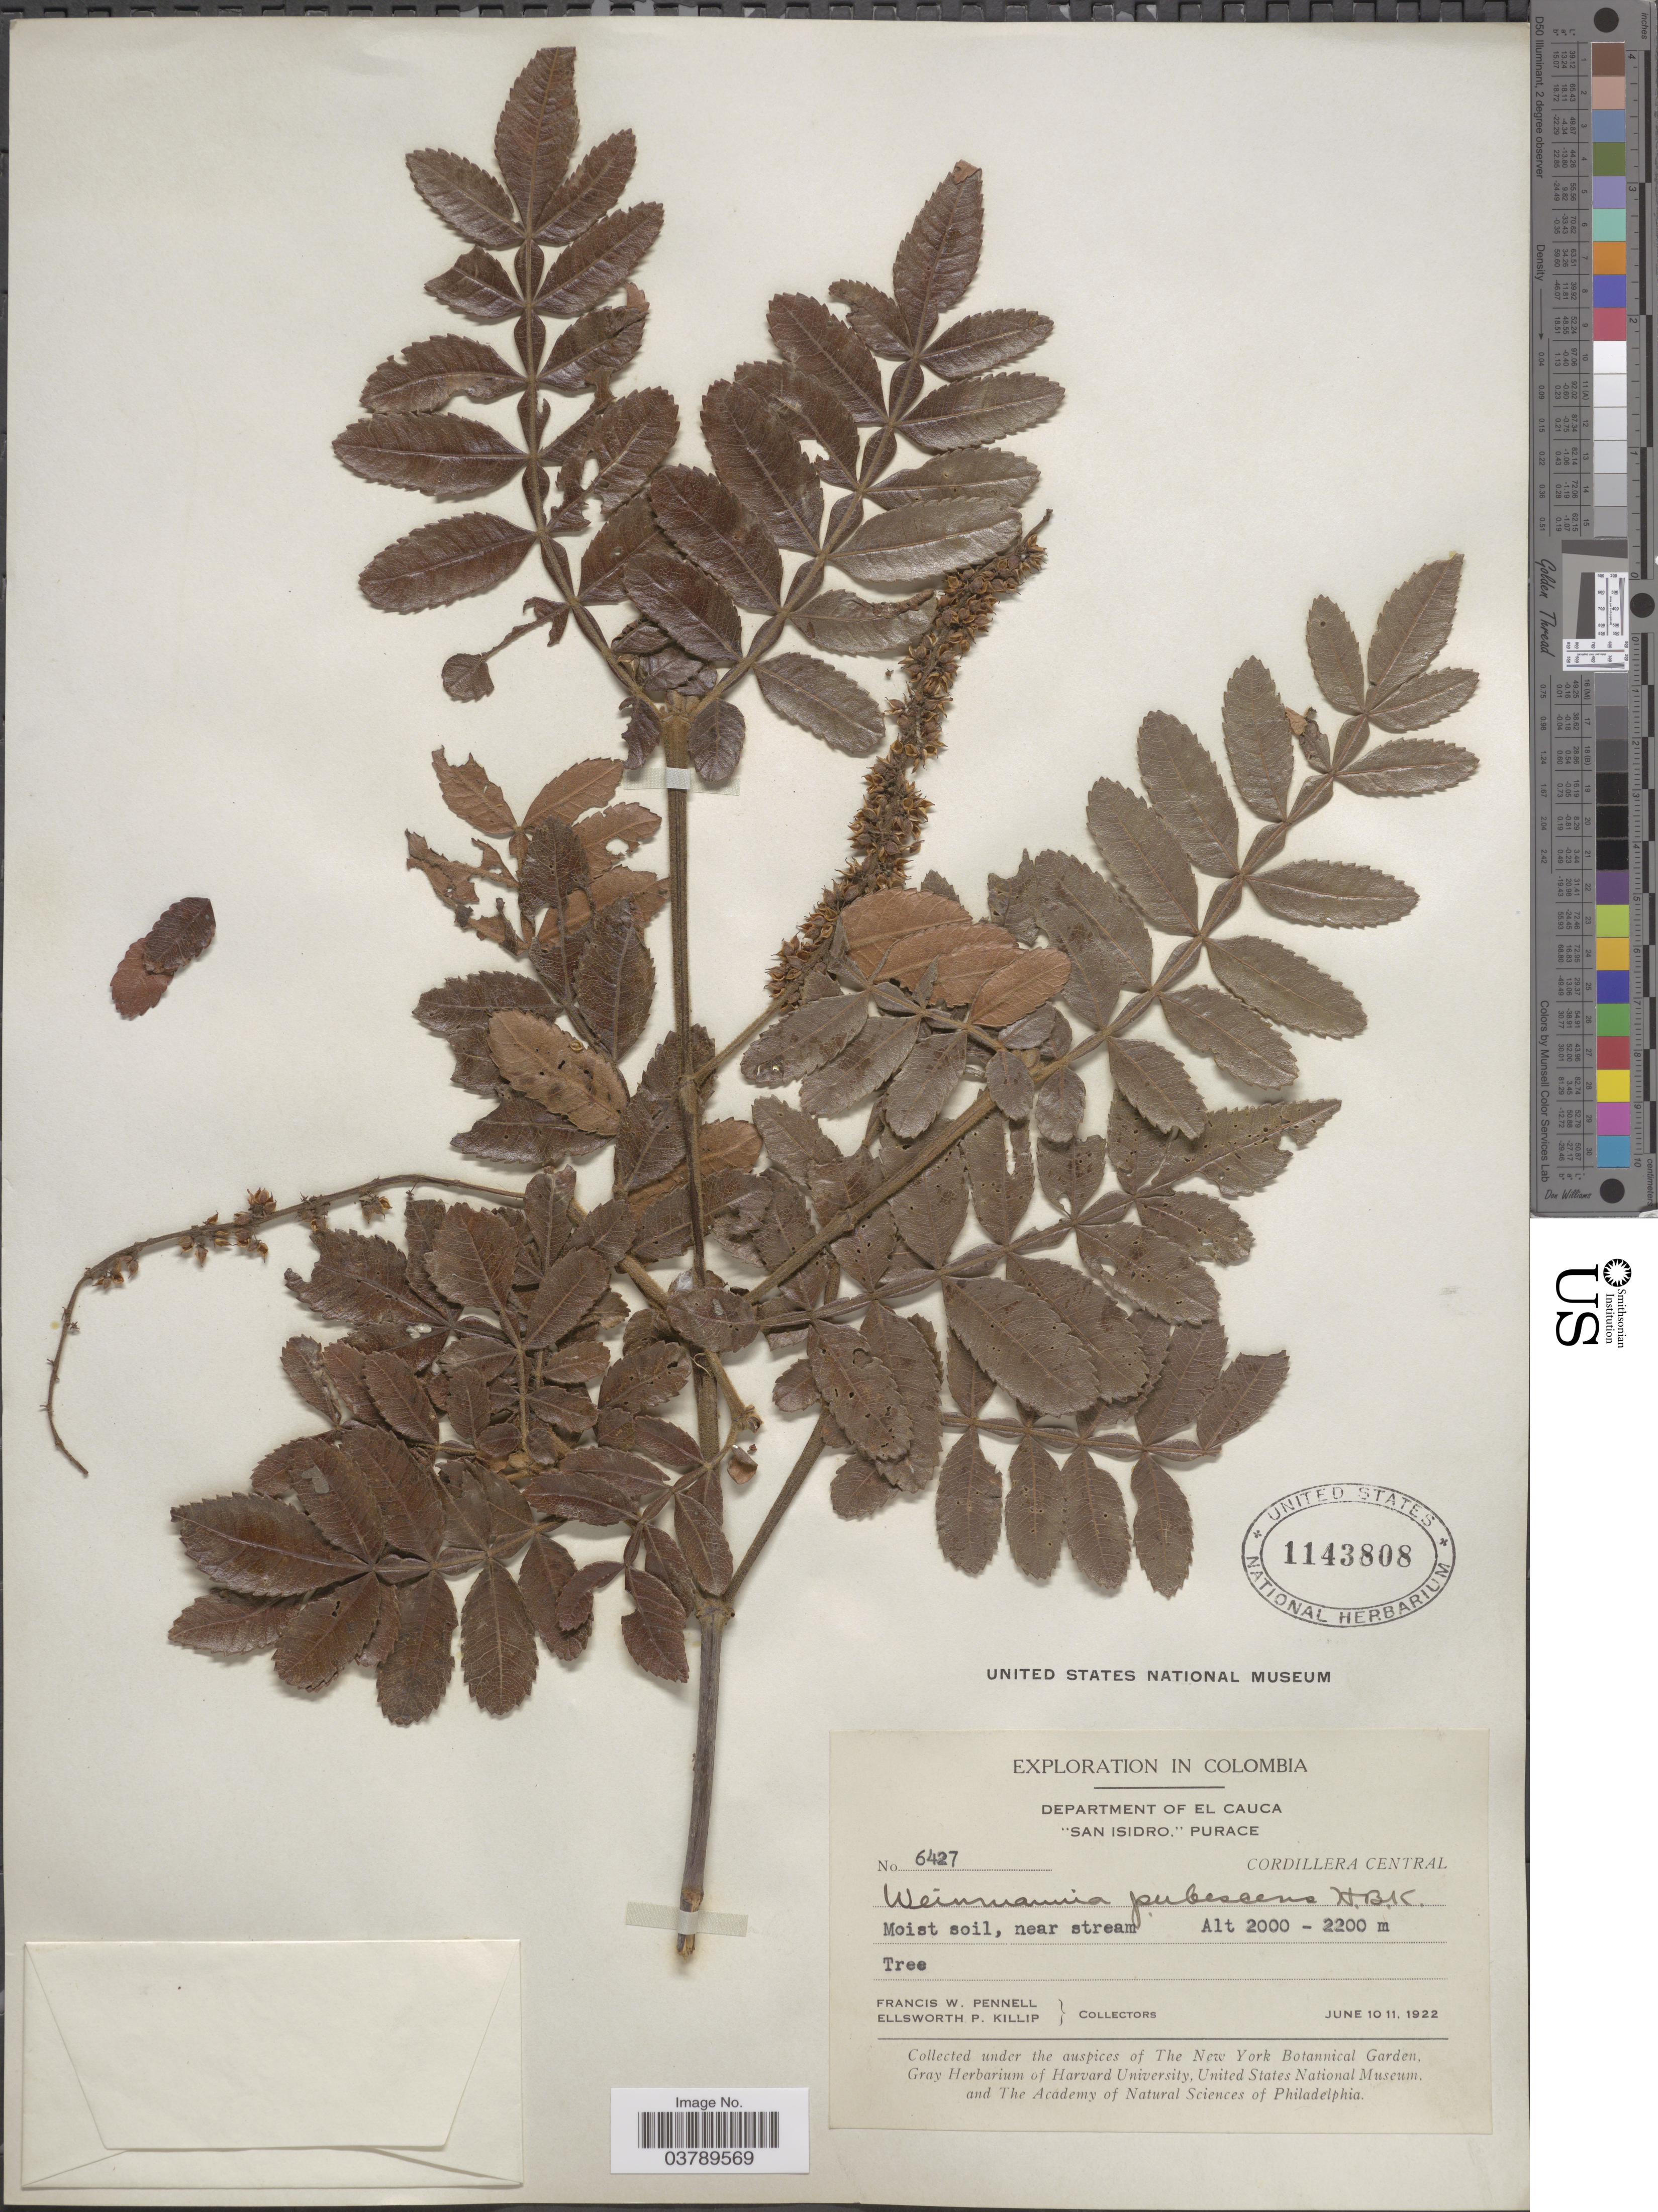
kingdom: Plantae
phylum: Tracheophyta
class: Magnoliopsida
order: Oxalidales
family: Cunoniaceae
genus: Weinmannia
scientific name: Weinmannia pubescens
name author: Kunth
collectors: F. W. Pennell & E. P. Killip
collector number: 6427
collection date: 1922-06-10/1922-06-11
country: Colombia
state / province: Cauca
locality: Department of El Cauca, "San Isidro," Purace. Cordillera Central.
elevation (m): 2000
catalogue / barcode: US 1143808